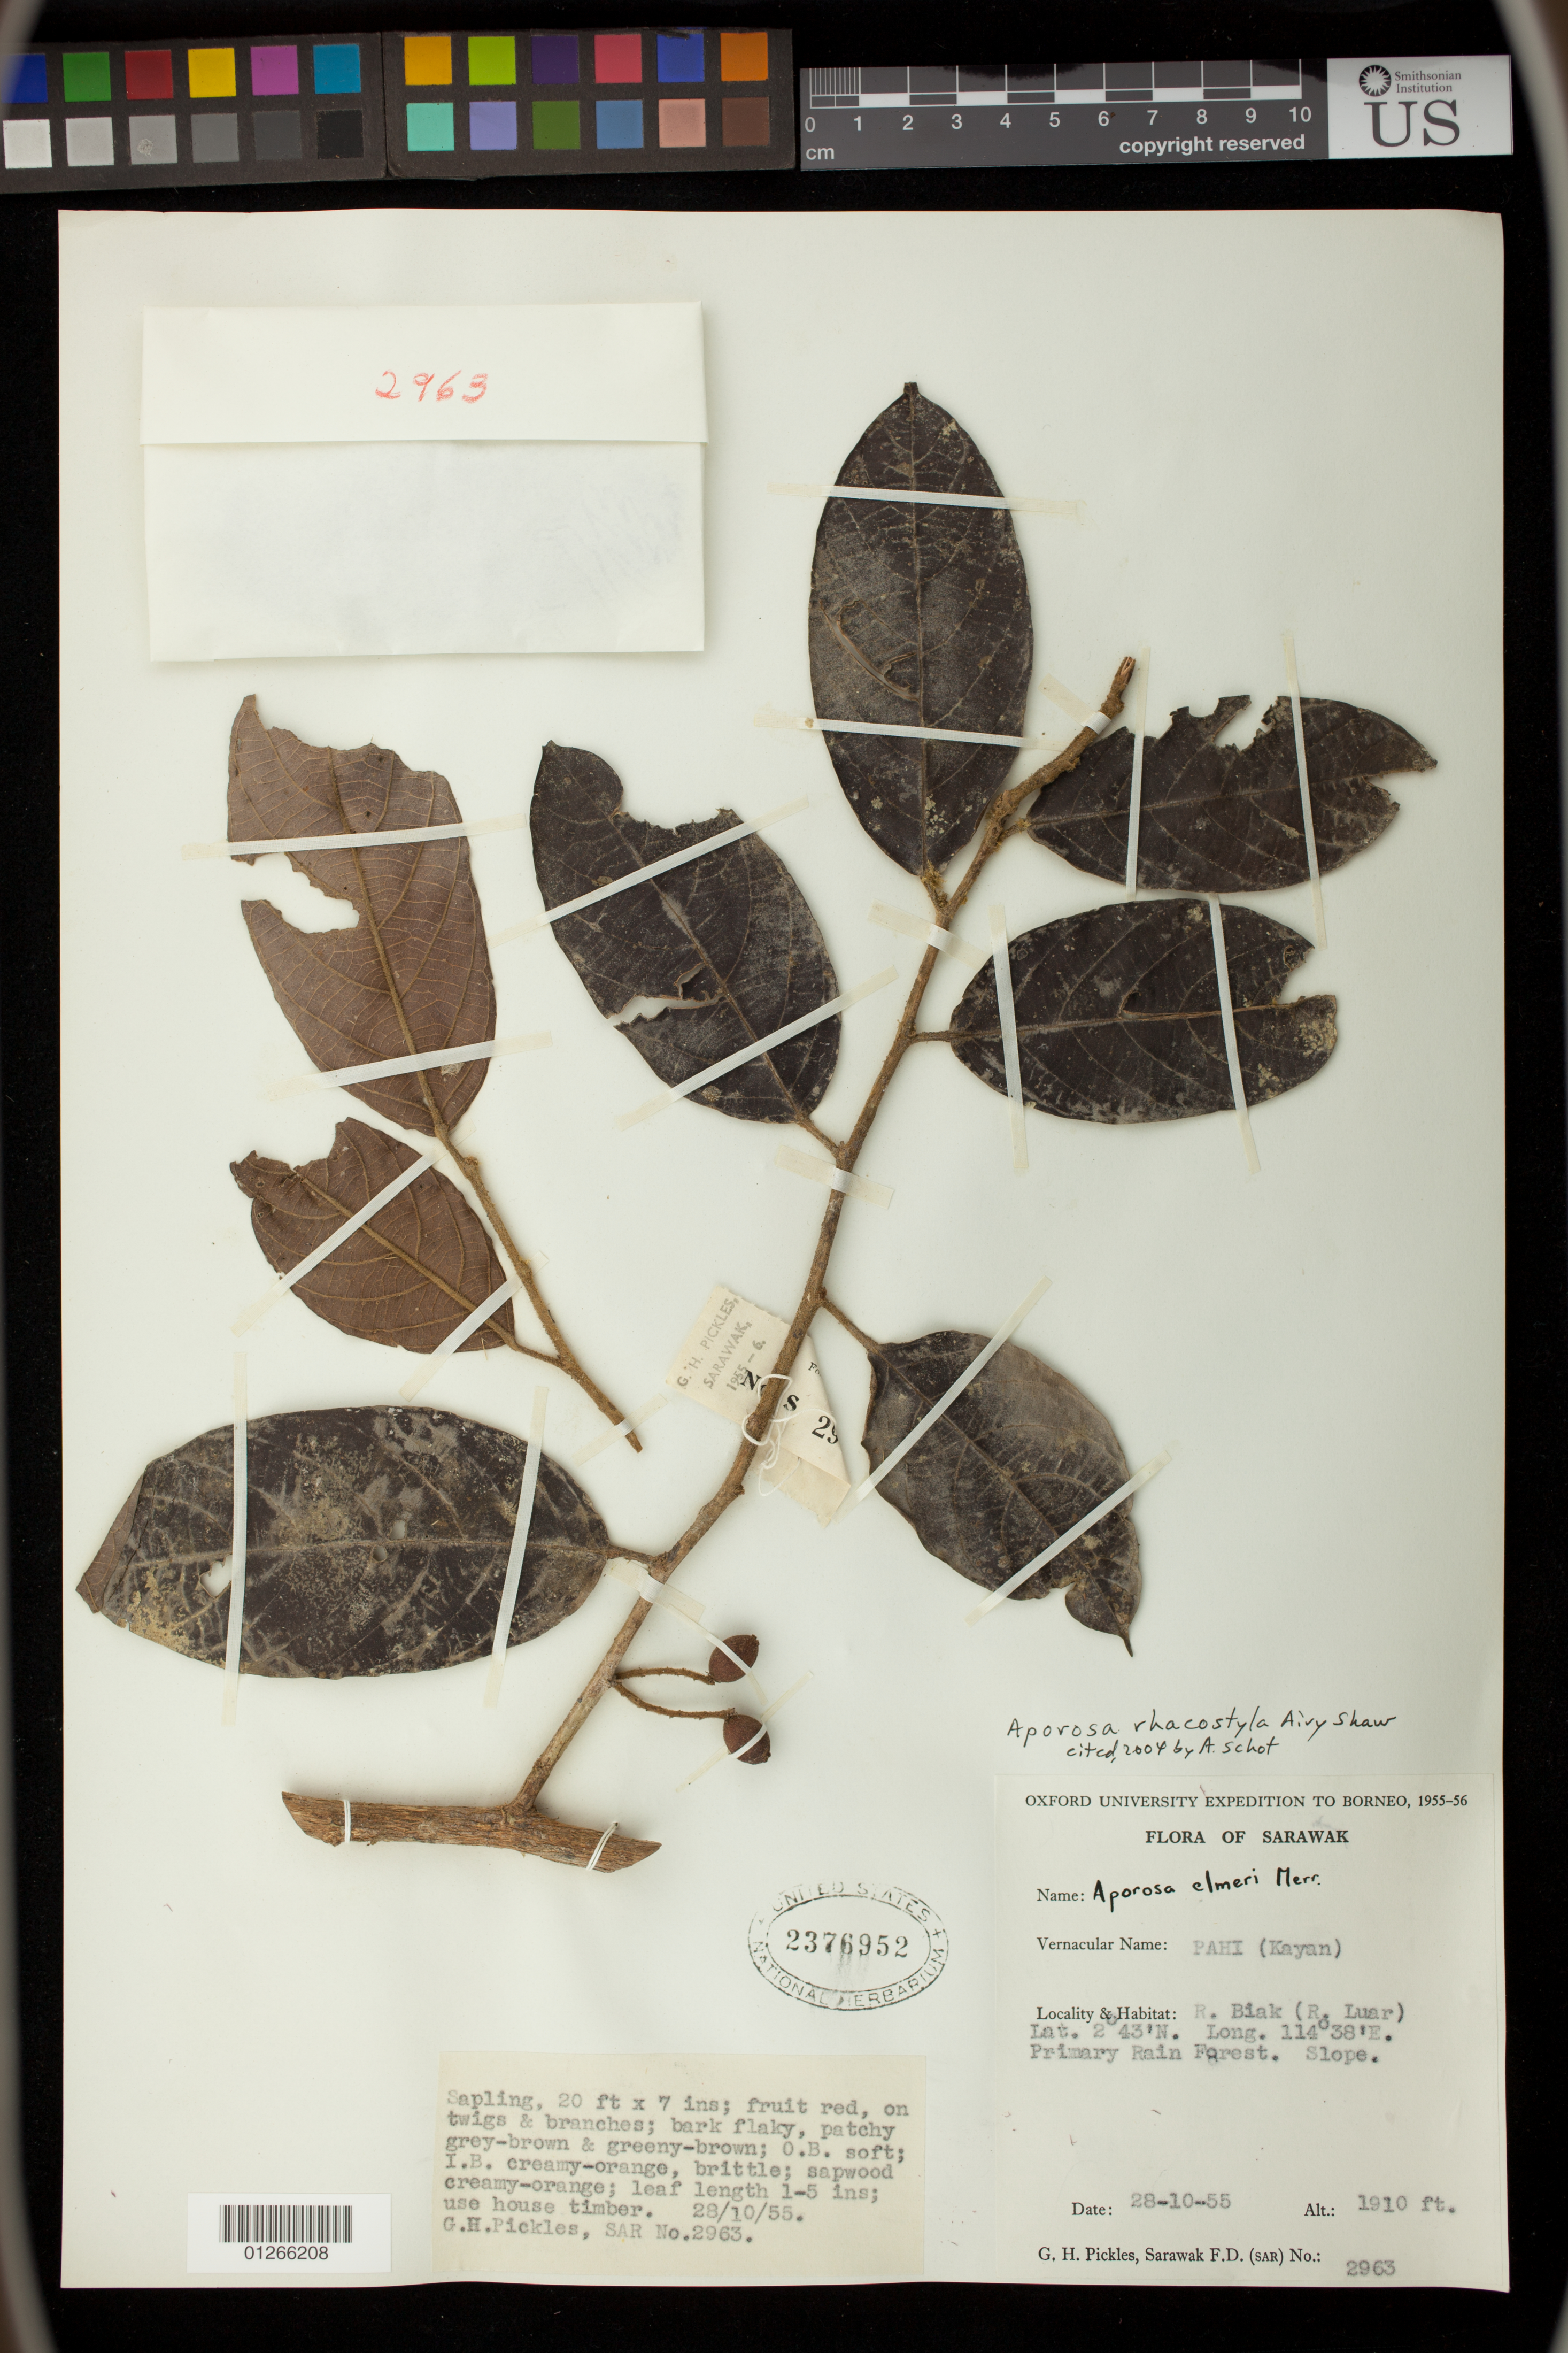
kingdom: Plantae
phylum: Tracheophyta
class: Magnoliopsida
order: Malpighiales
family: Phyllanthaceae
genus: Aporosa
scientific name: Aporosa rhacostyla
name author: Airy Shaw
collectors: G. Pickles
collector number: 2963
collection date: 1955-10-28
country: Indonesia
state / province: Sarawak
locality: R. Biak (R. Luar)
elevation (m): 582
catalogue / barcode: US 2376952